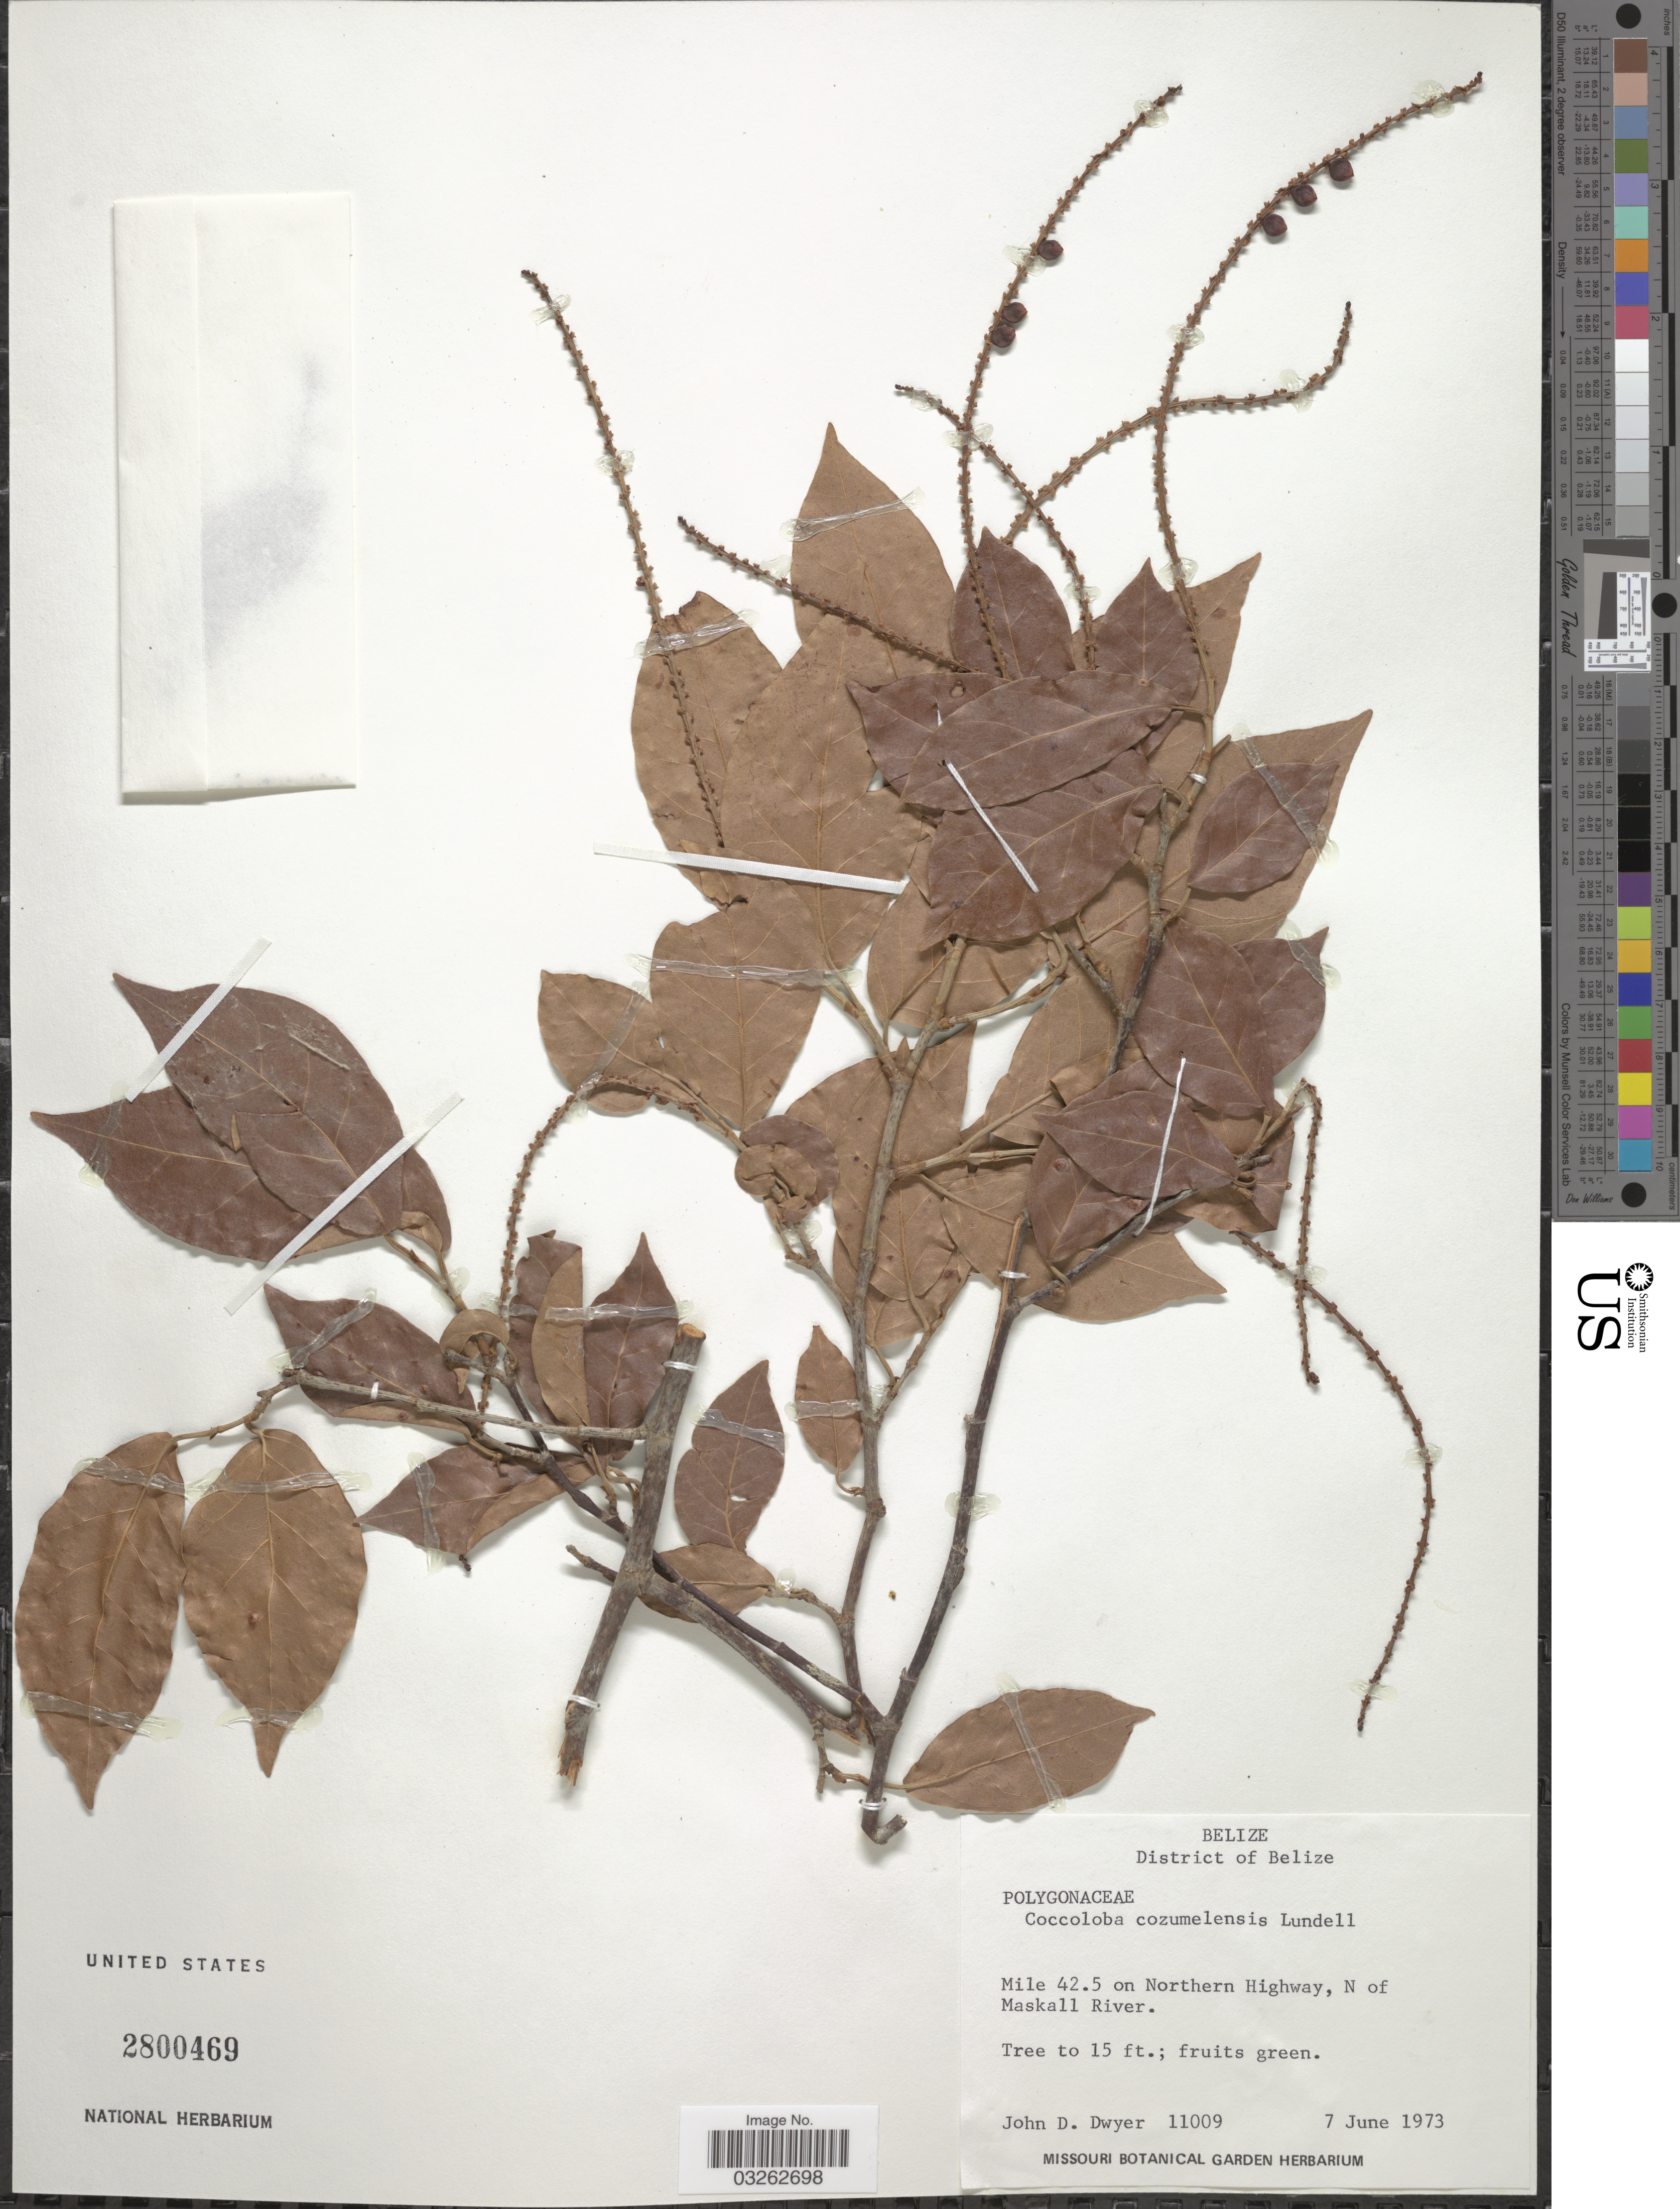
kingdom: Plantae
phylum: Tracheophyta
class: Magnoliopsida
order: Caryophyllales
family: Polygonaceae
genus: Coccoloba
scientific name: Coccoloba cozumelensis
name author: Hemsl.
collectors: J. D. Dwyer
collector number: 11009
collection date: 1973-06-07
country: Belize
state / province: Belize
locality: District of Belize. Mile 42.5 on Northern Highway, N of Maskall River.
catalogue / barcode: US 2800469